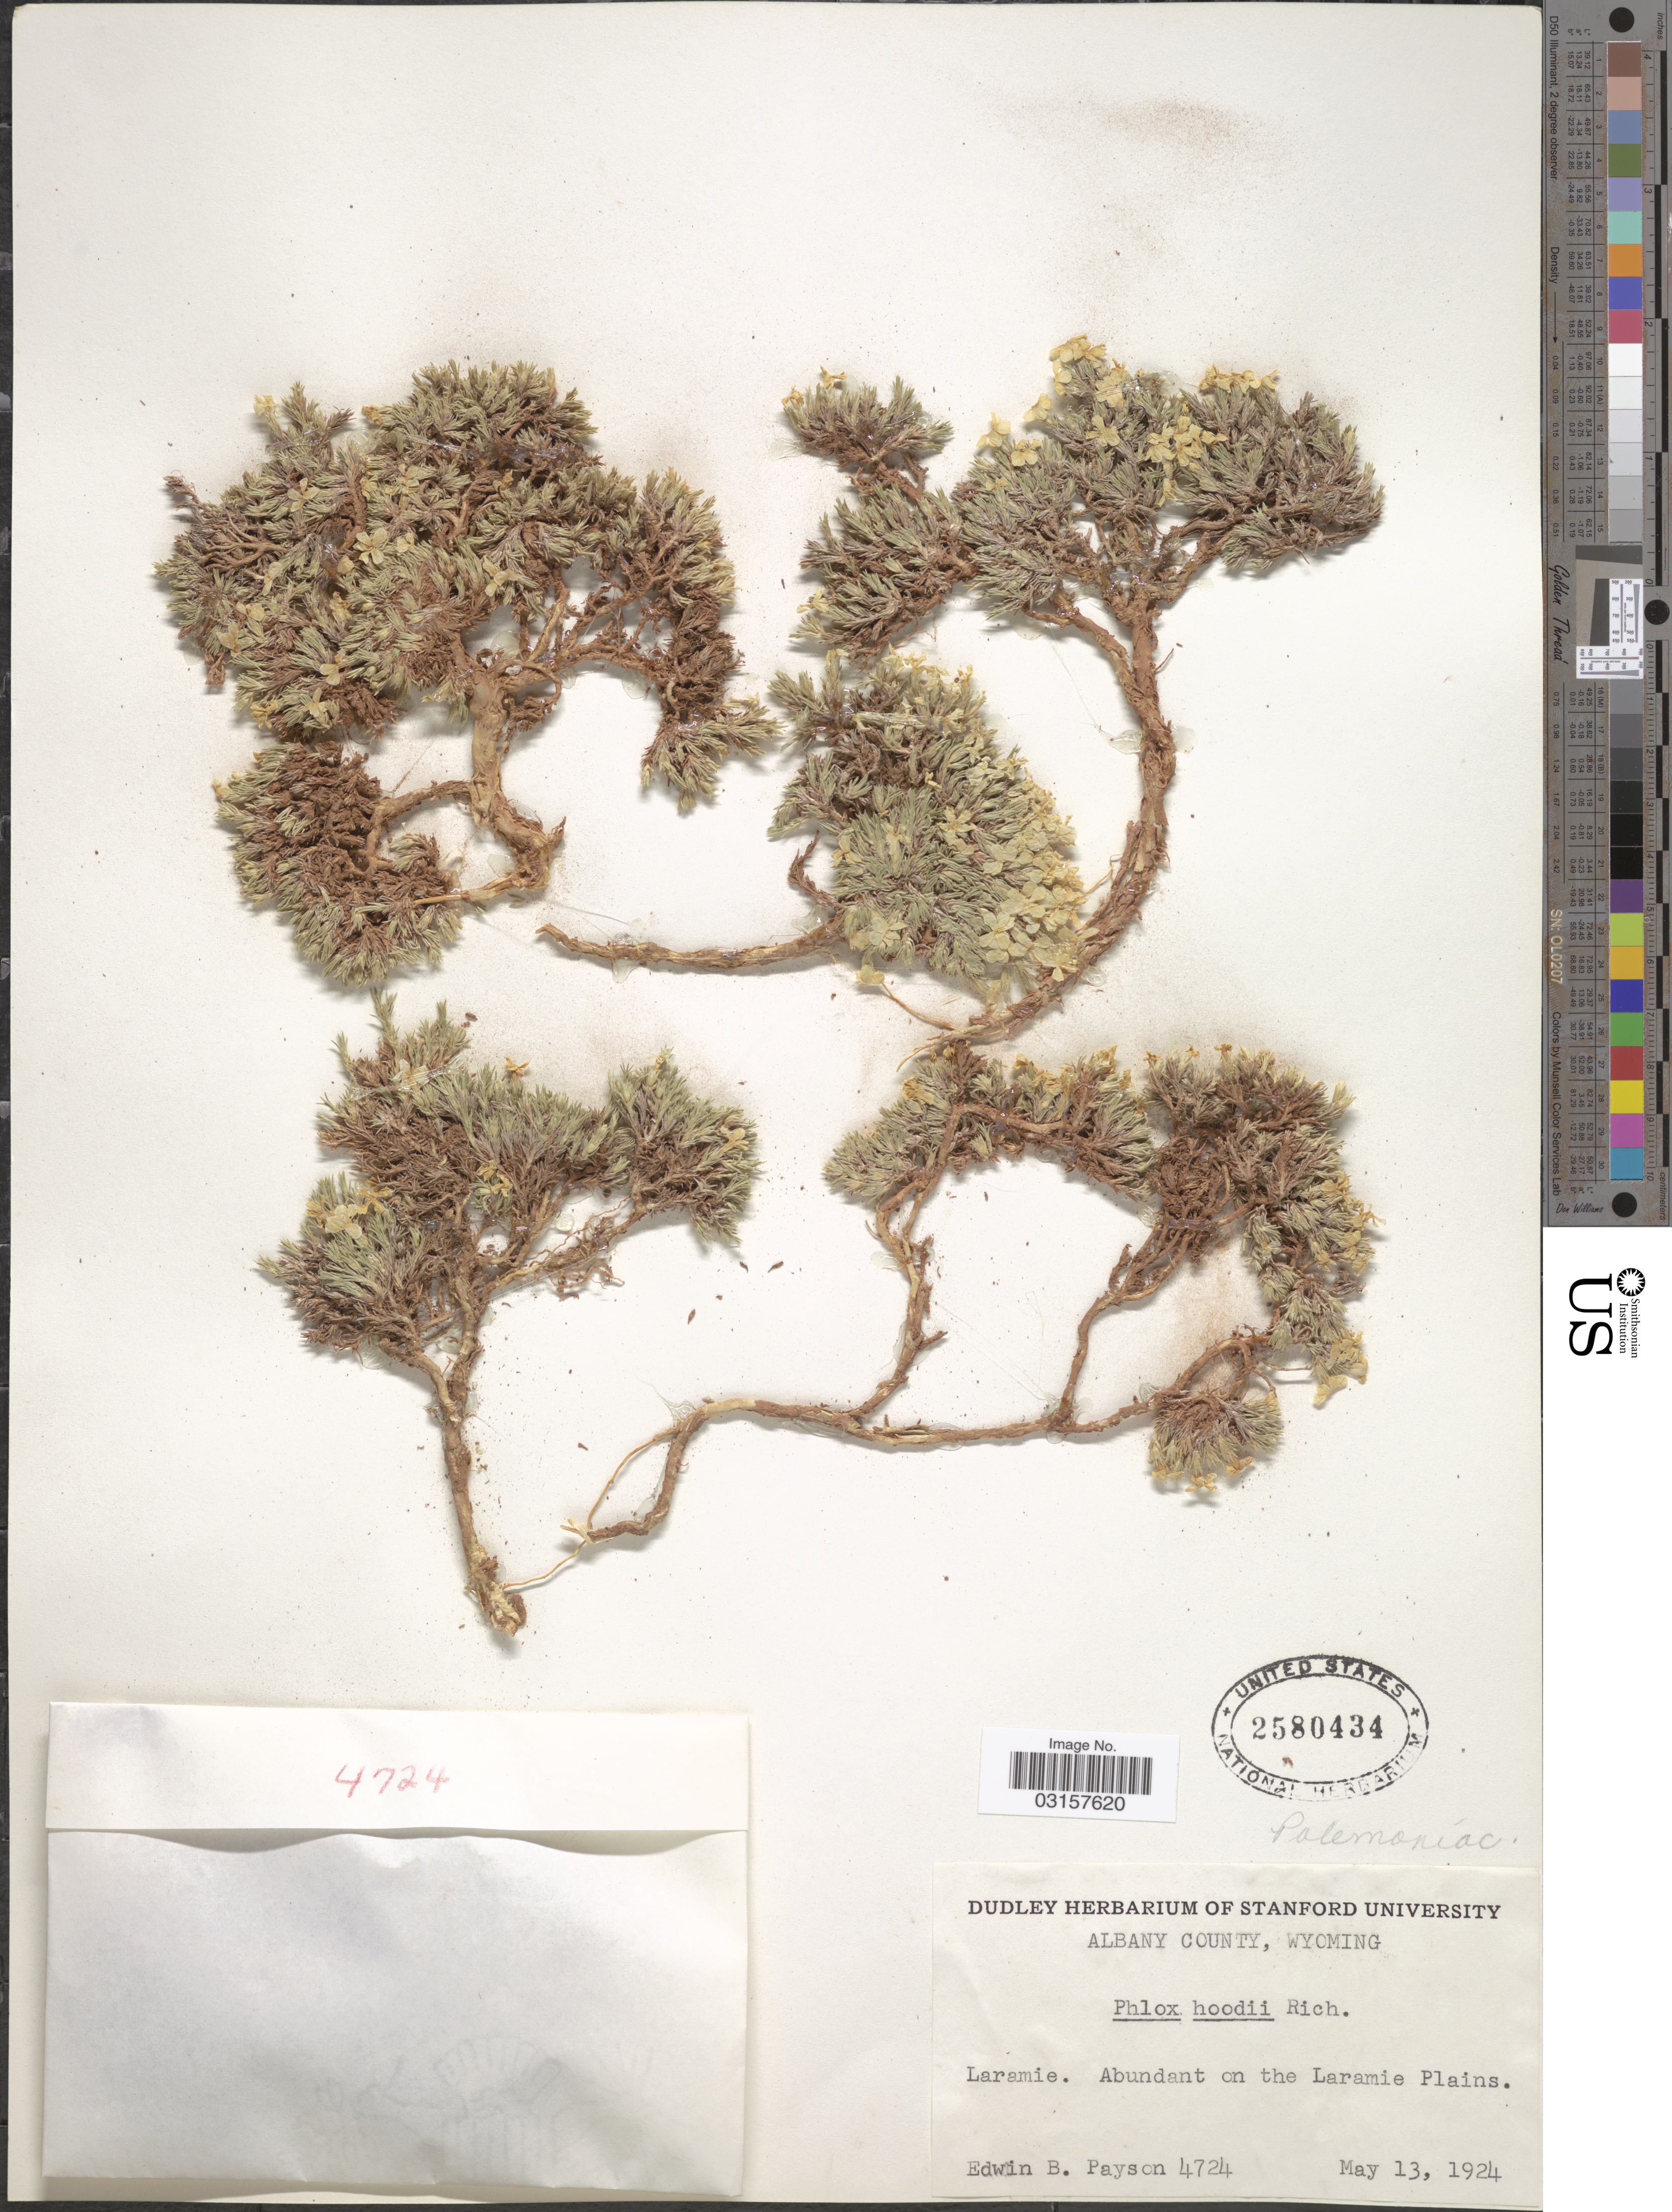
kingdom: Plantae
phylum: Tracheophyta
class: Magnoliopsida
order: Ericales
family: Polemoniaceae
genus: Phlox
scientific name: Phlox hoodii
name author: Richardson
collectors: E. B. Payson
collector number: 4724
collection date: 1924-05-13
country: United States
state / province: Wyoming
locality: Albany County, Laramie. Abundant on the Laramie Plains.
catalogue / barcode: US 2580434